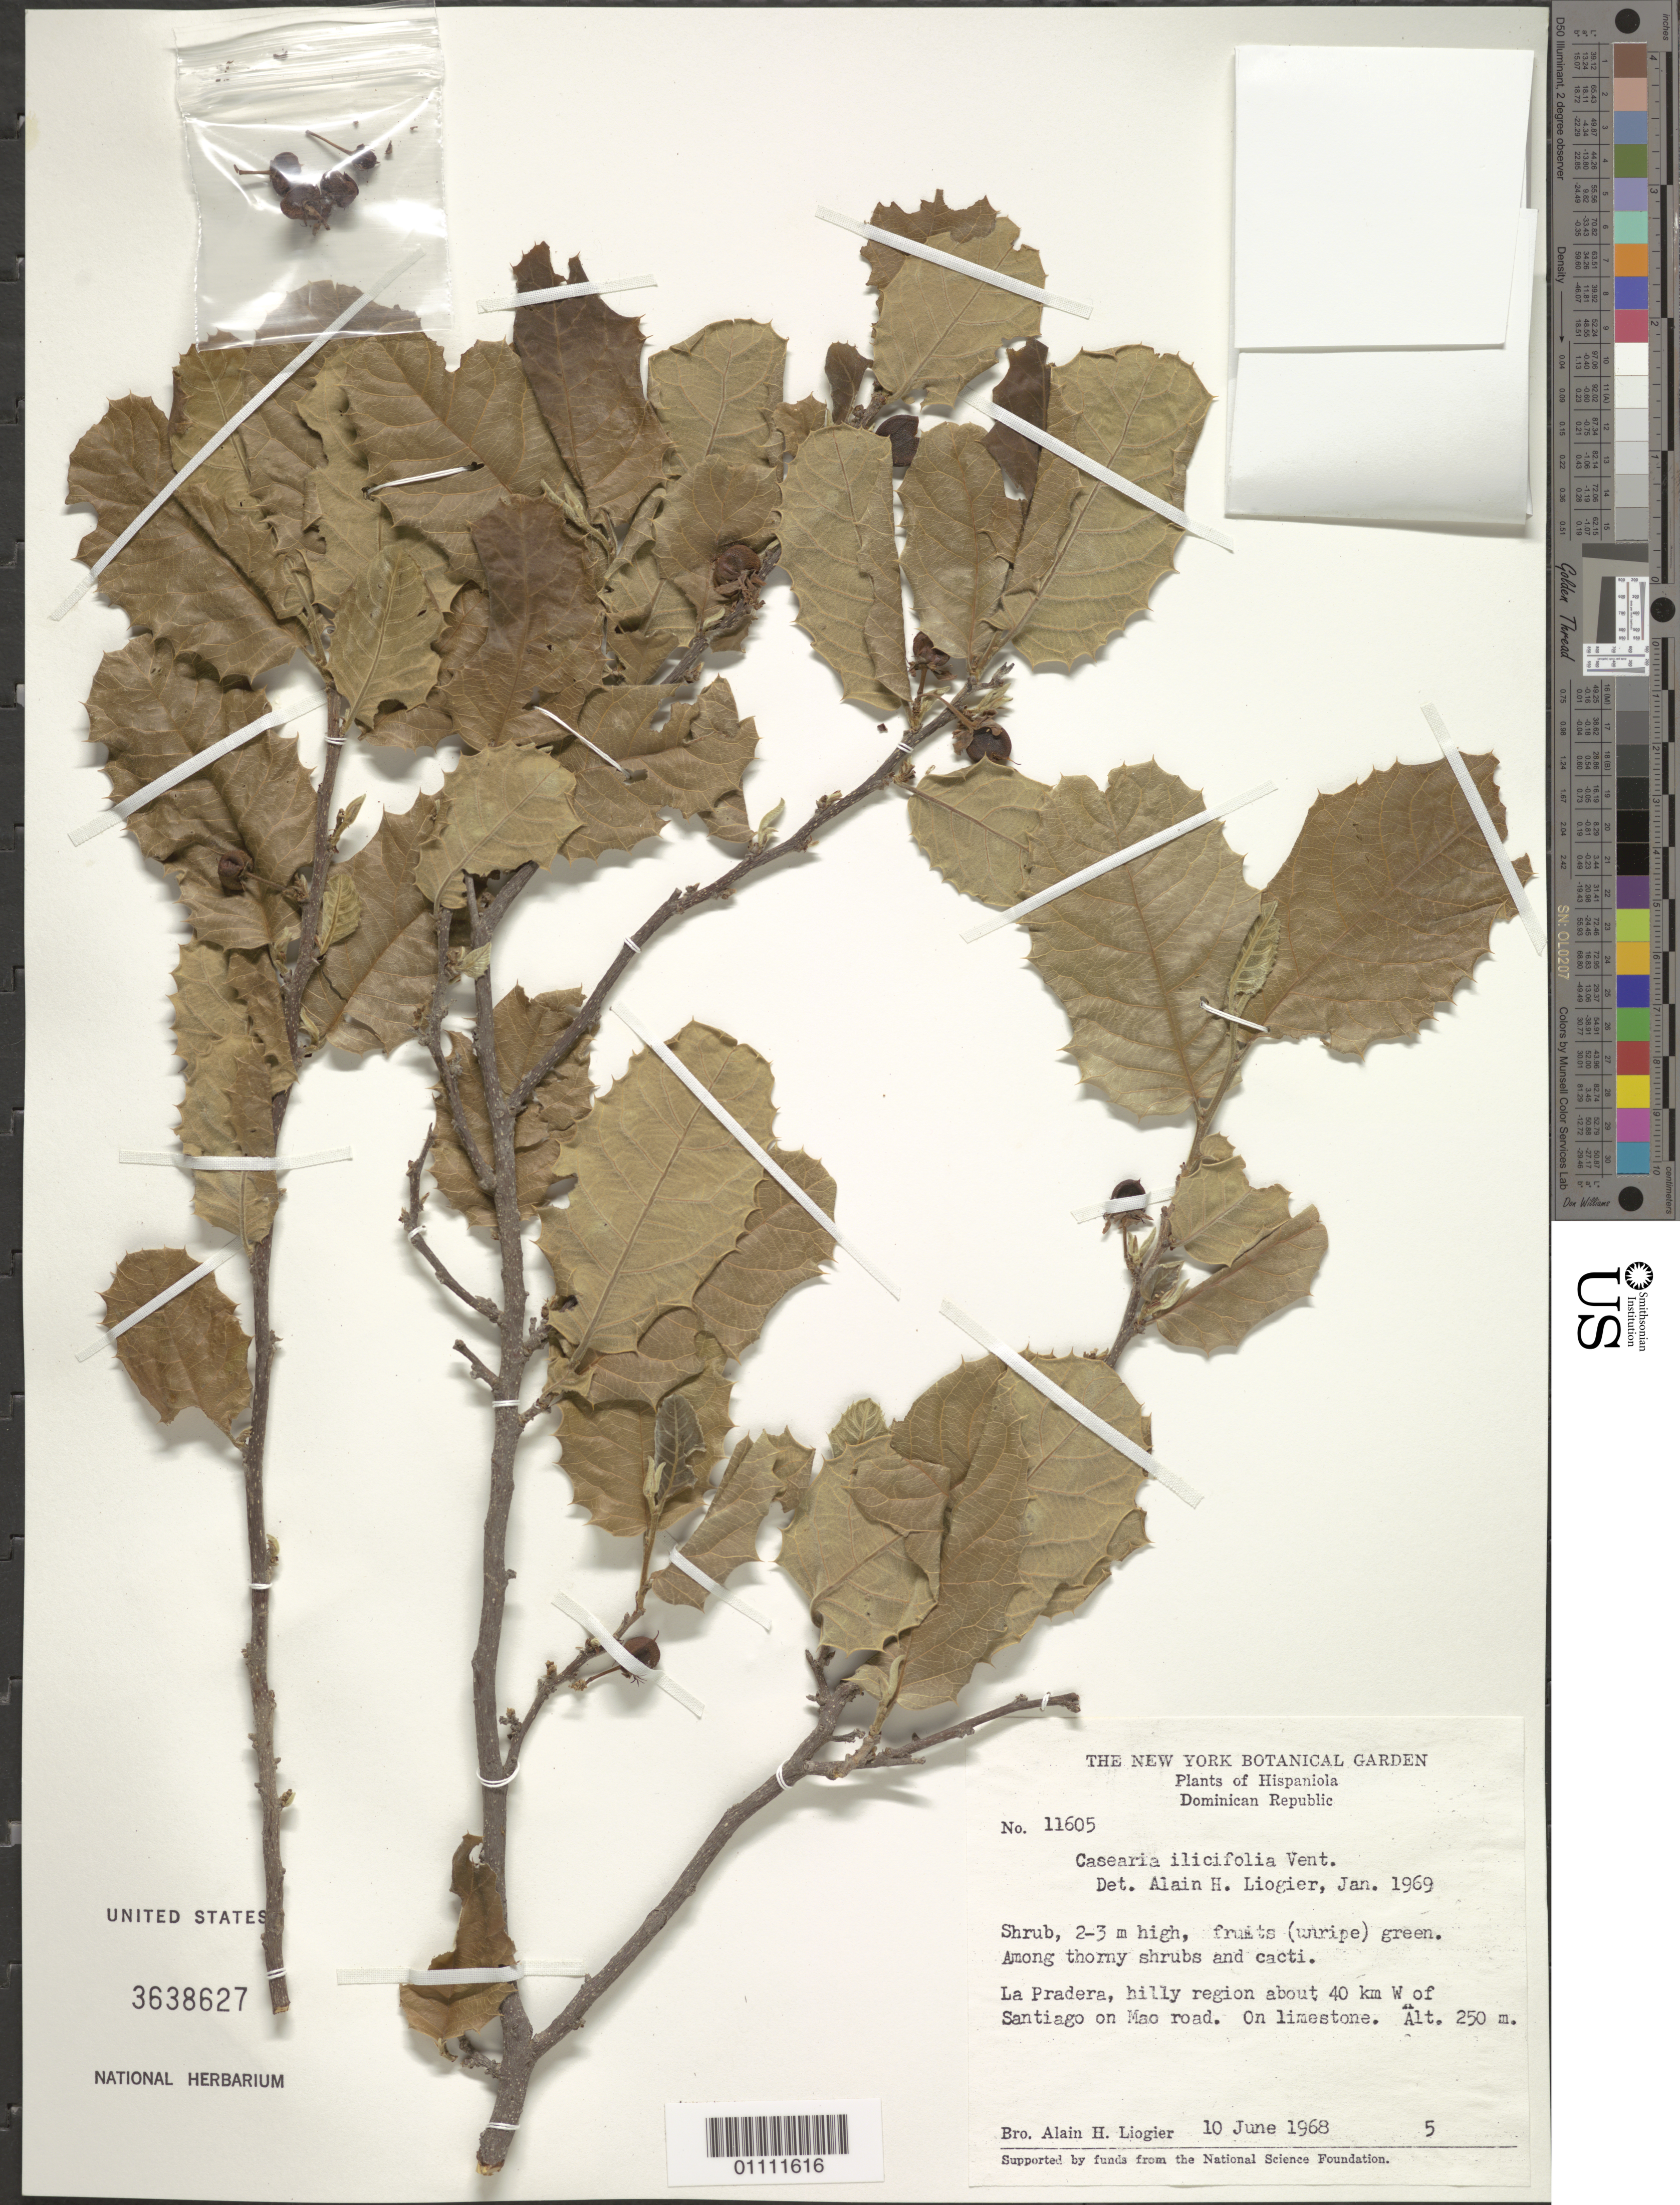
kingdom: Plantae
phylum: Tracheophyta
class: Magnoliopsida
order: Malpighiales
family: Salicaceae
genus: Casearia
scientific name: Casearia ilicifolia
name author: Vent.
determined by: Liogier, Alain H.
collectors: A. H. Liogier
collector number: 11605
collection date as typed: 10 Jun 1968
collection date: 1968-06-10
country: Dominican Republic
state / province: Santiago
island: Hispaniola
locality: La Pradera, about 40 km W of Santiago on Mao road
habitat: Hilly region, on limestone, among thorny shrubs and cacti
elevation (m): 250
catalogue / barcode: US 3638627